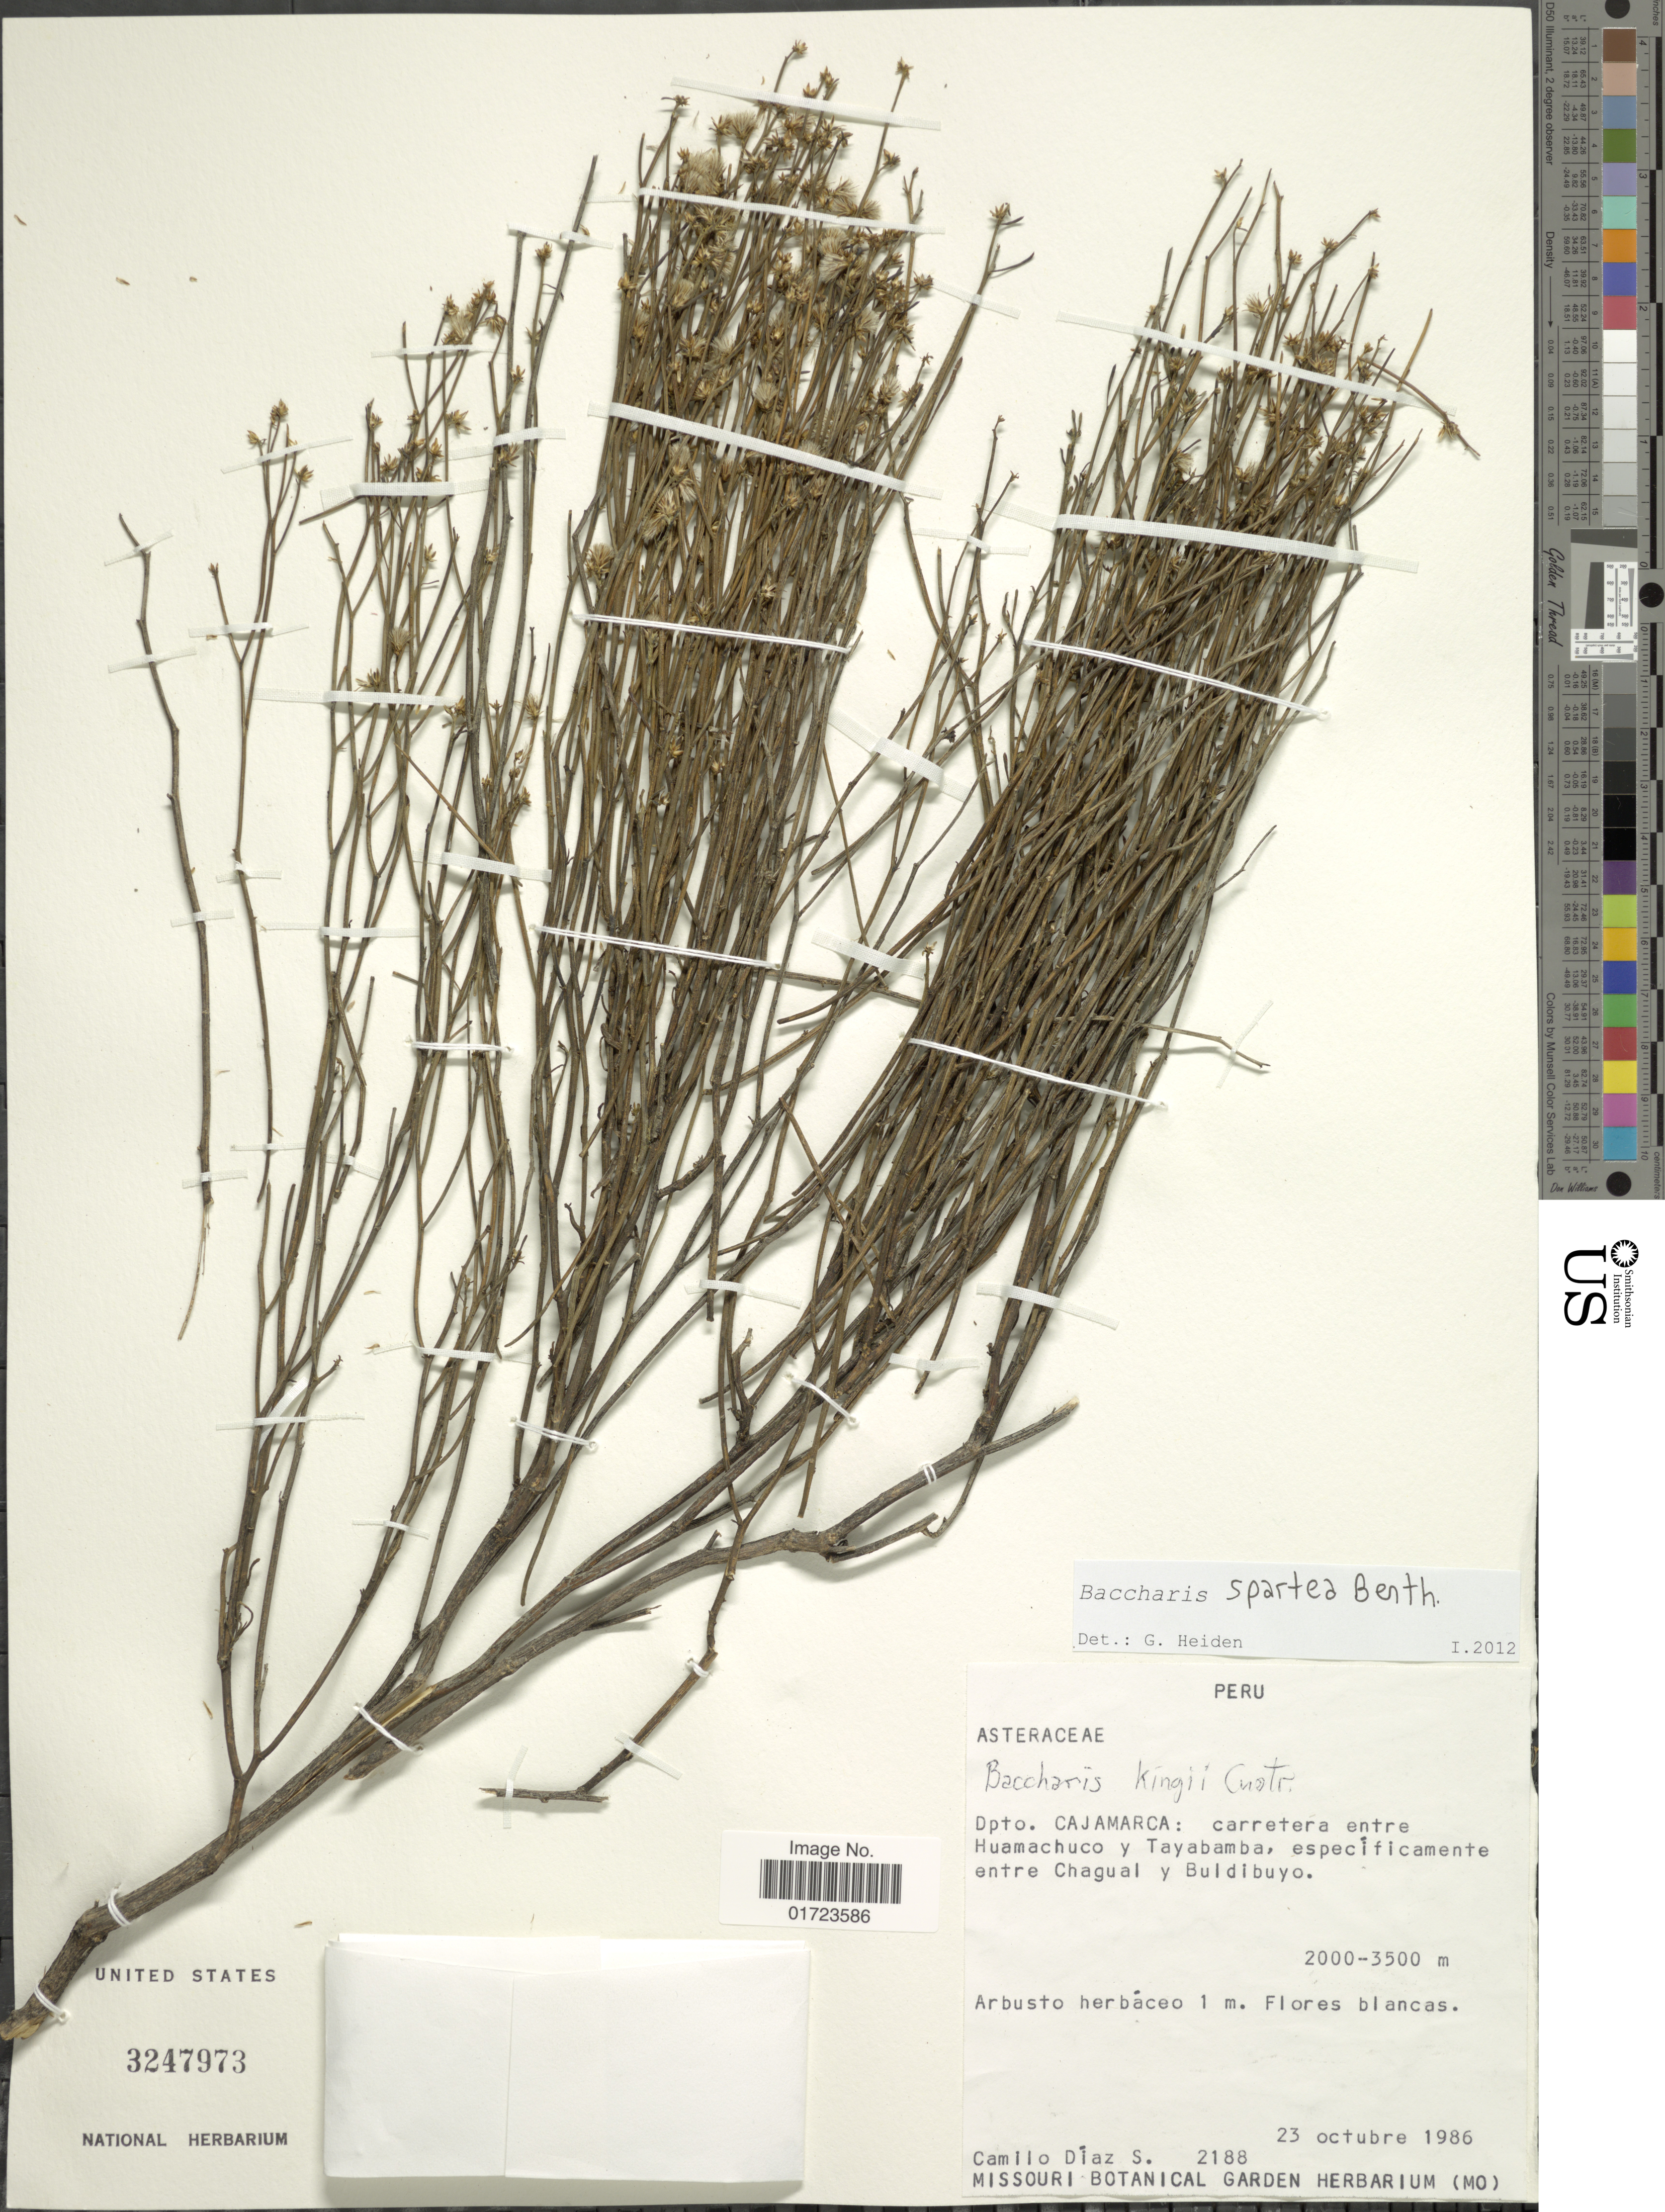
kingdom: Plantae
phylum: Tracheophyta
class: Magnoliopsida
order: Asterales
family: Asteraceae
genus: Baccharis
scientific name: Baccharis spartea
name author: Benth.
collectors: C. Diaz Santibanez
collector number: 2188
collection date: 1986-10-23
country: Peru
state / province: Cajamarca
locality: Dpto. Cajamarca: cerretera entre Huamachuco y Tayabamba, especificamente entre Chagual y Buldibuyo.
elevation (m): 2000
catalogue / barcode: US 3247973